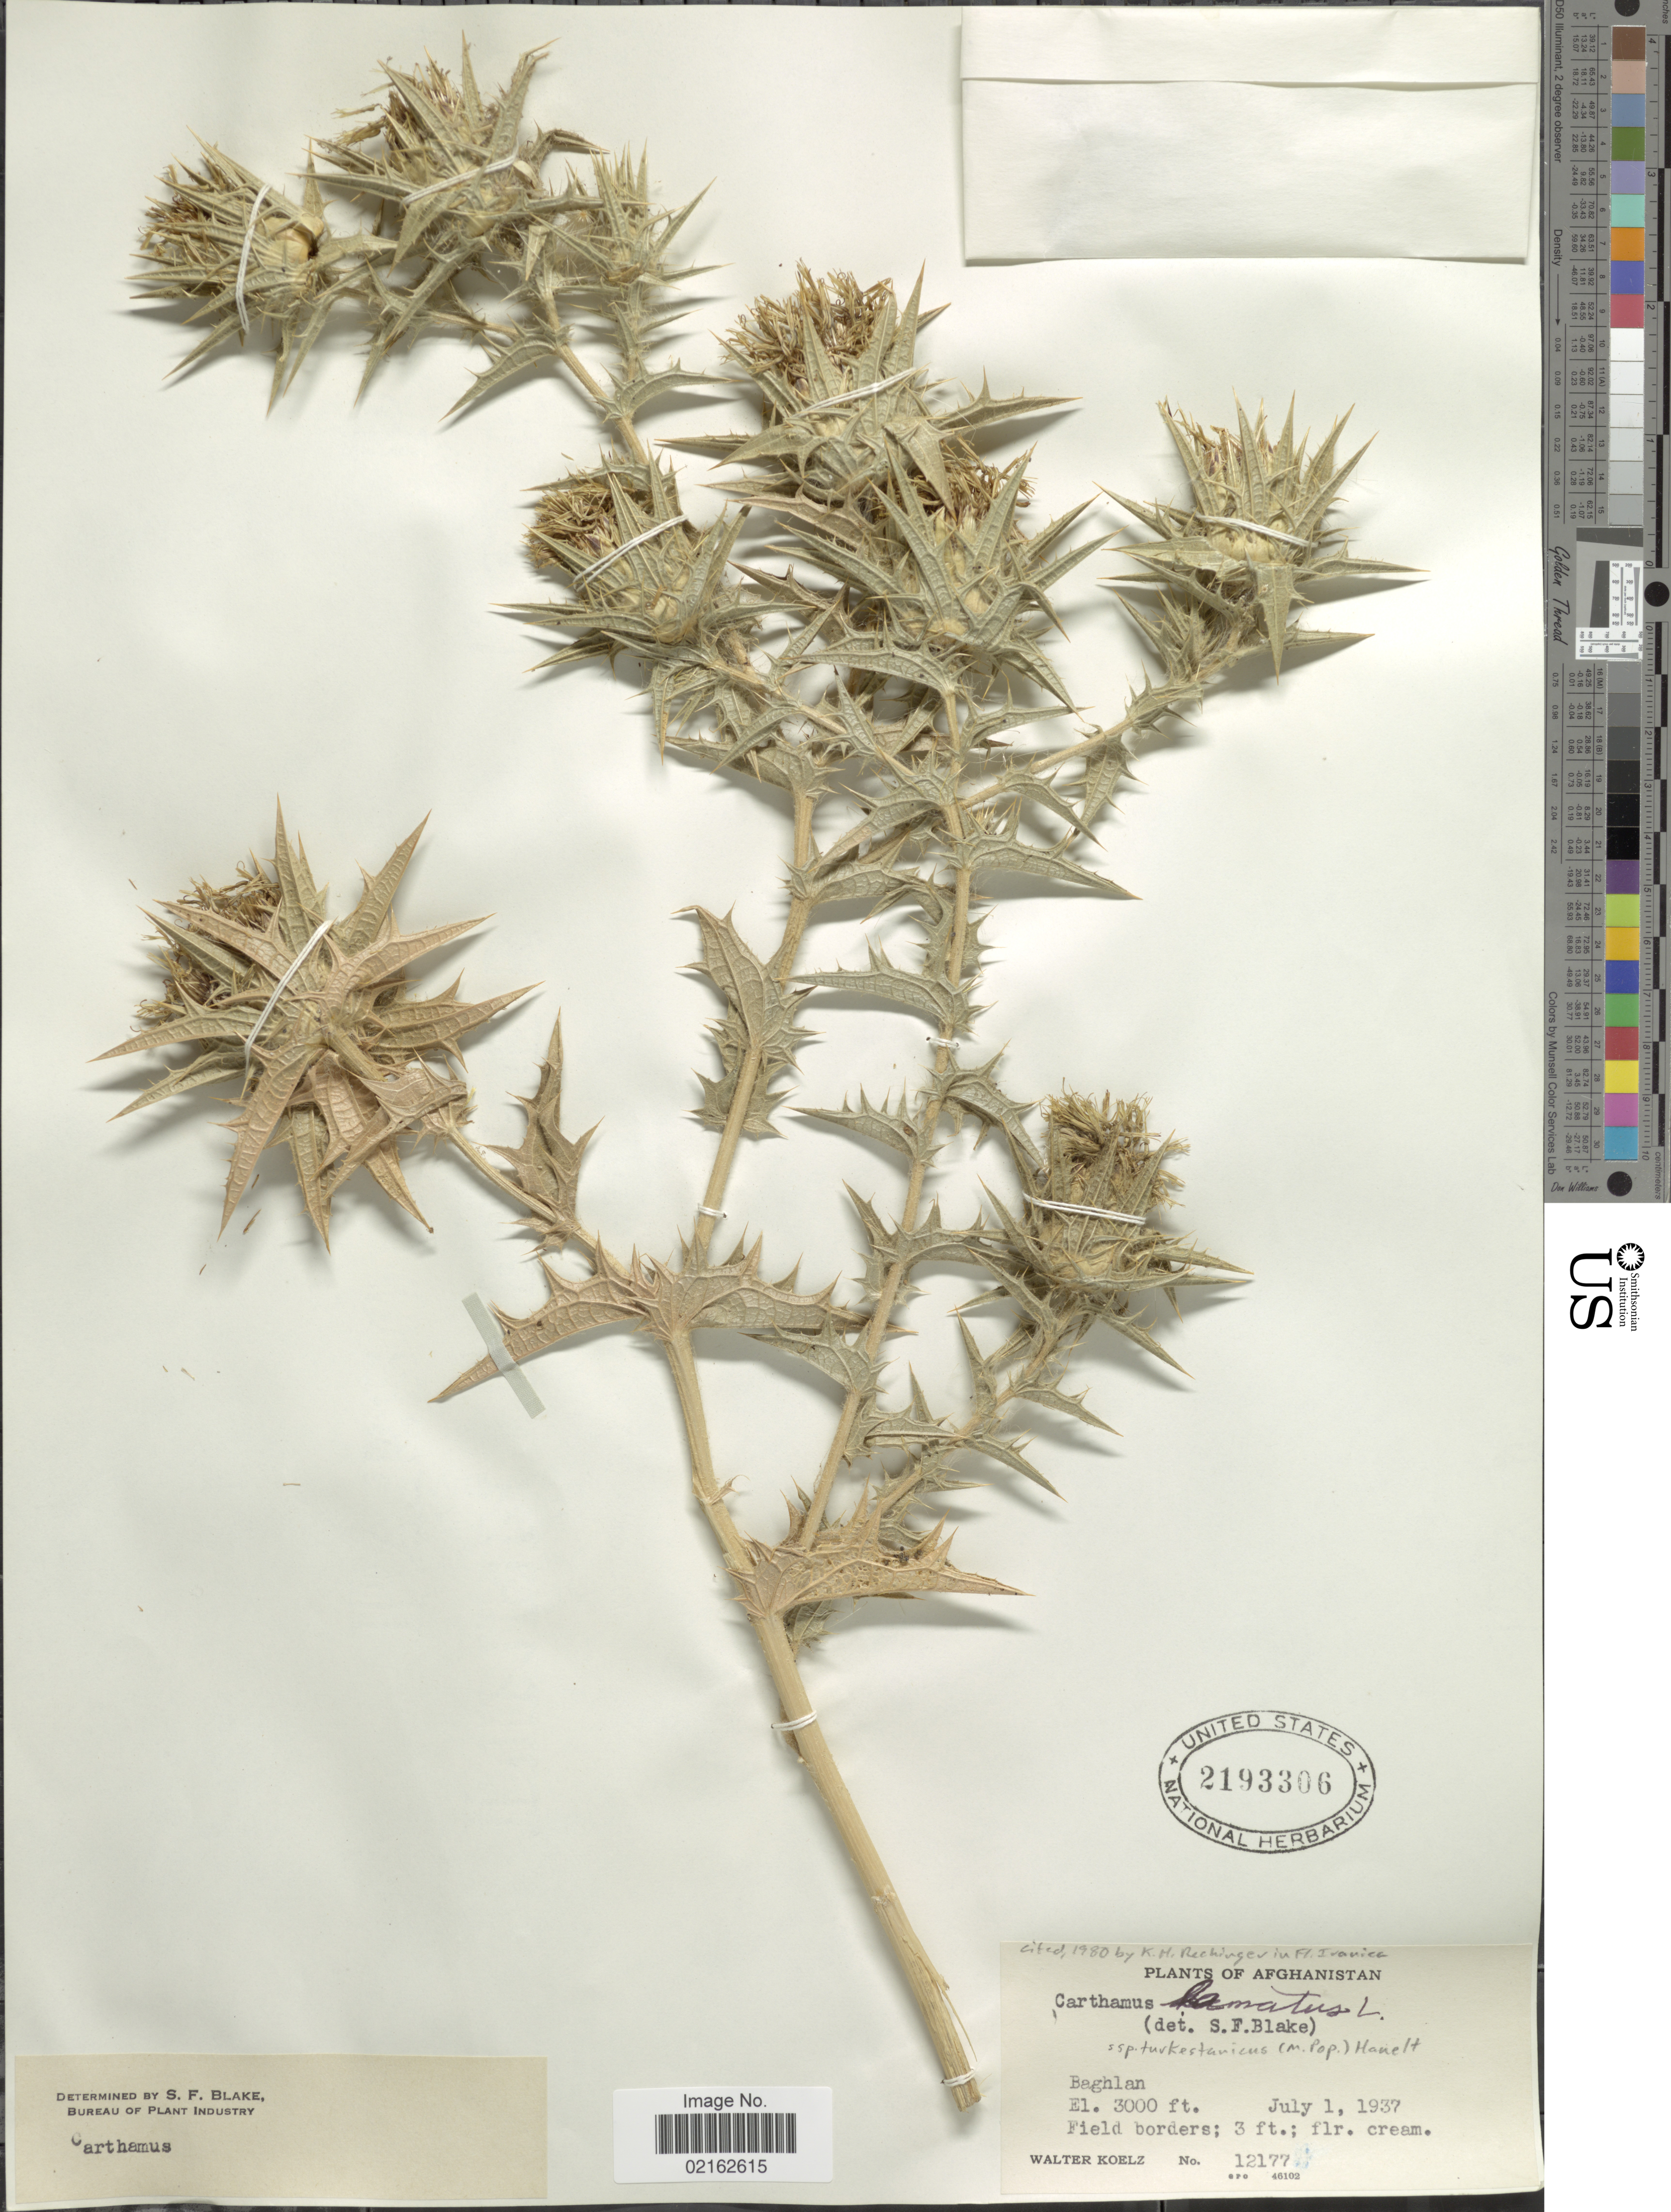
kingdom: Plantae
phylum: Tracheophyta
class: Magnoliopsida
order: Asterales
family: Asteraceae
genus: Carthamus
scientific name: Carthamus lanatus var. turkestanicus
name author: (Popov) Hanelt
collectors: W. N. Koelz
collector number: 12177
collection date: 1937-07-01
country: Afghanistan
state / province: Baghlan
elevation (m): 914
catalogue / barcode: US 2193306